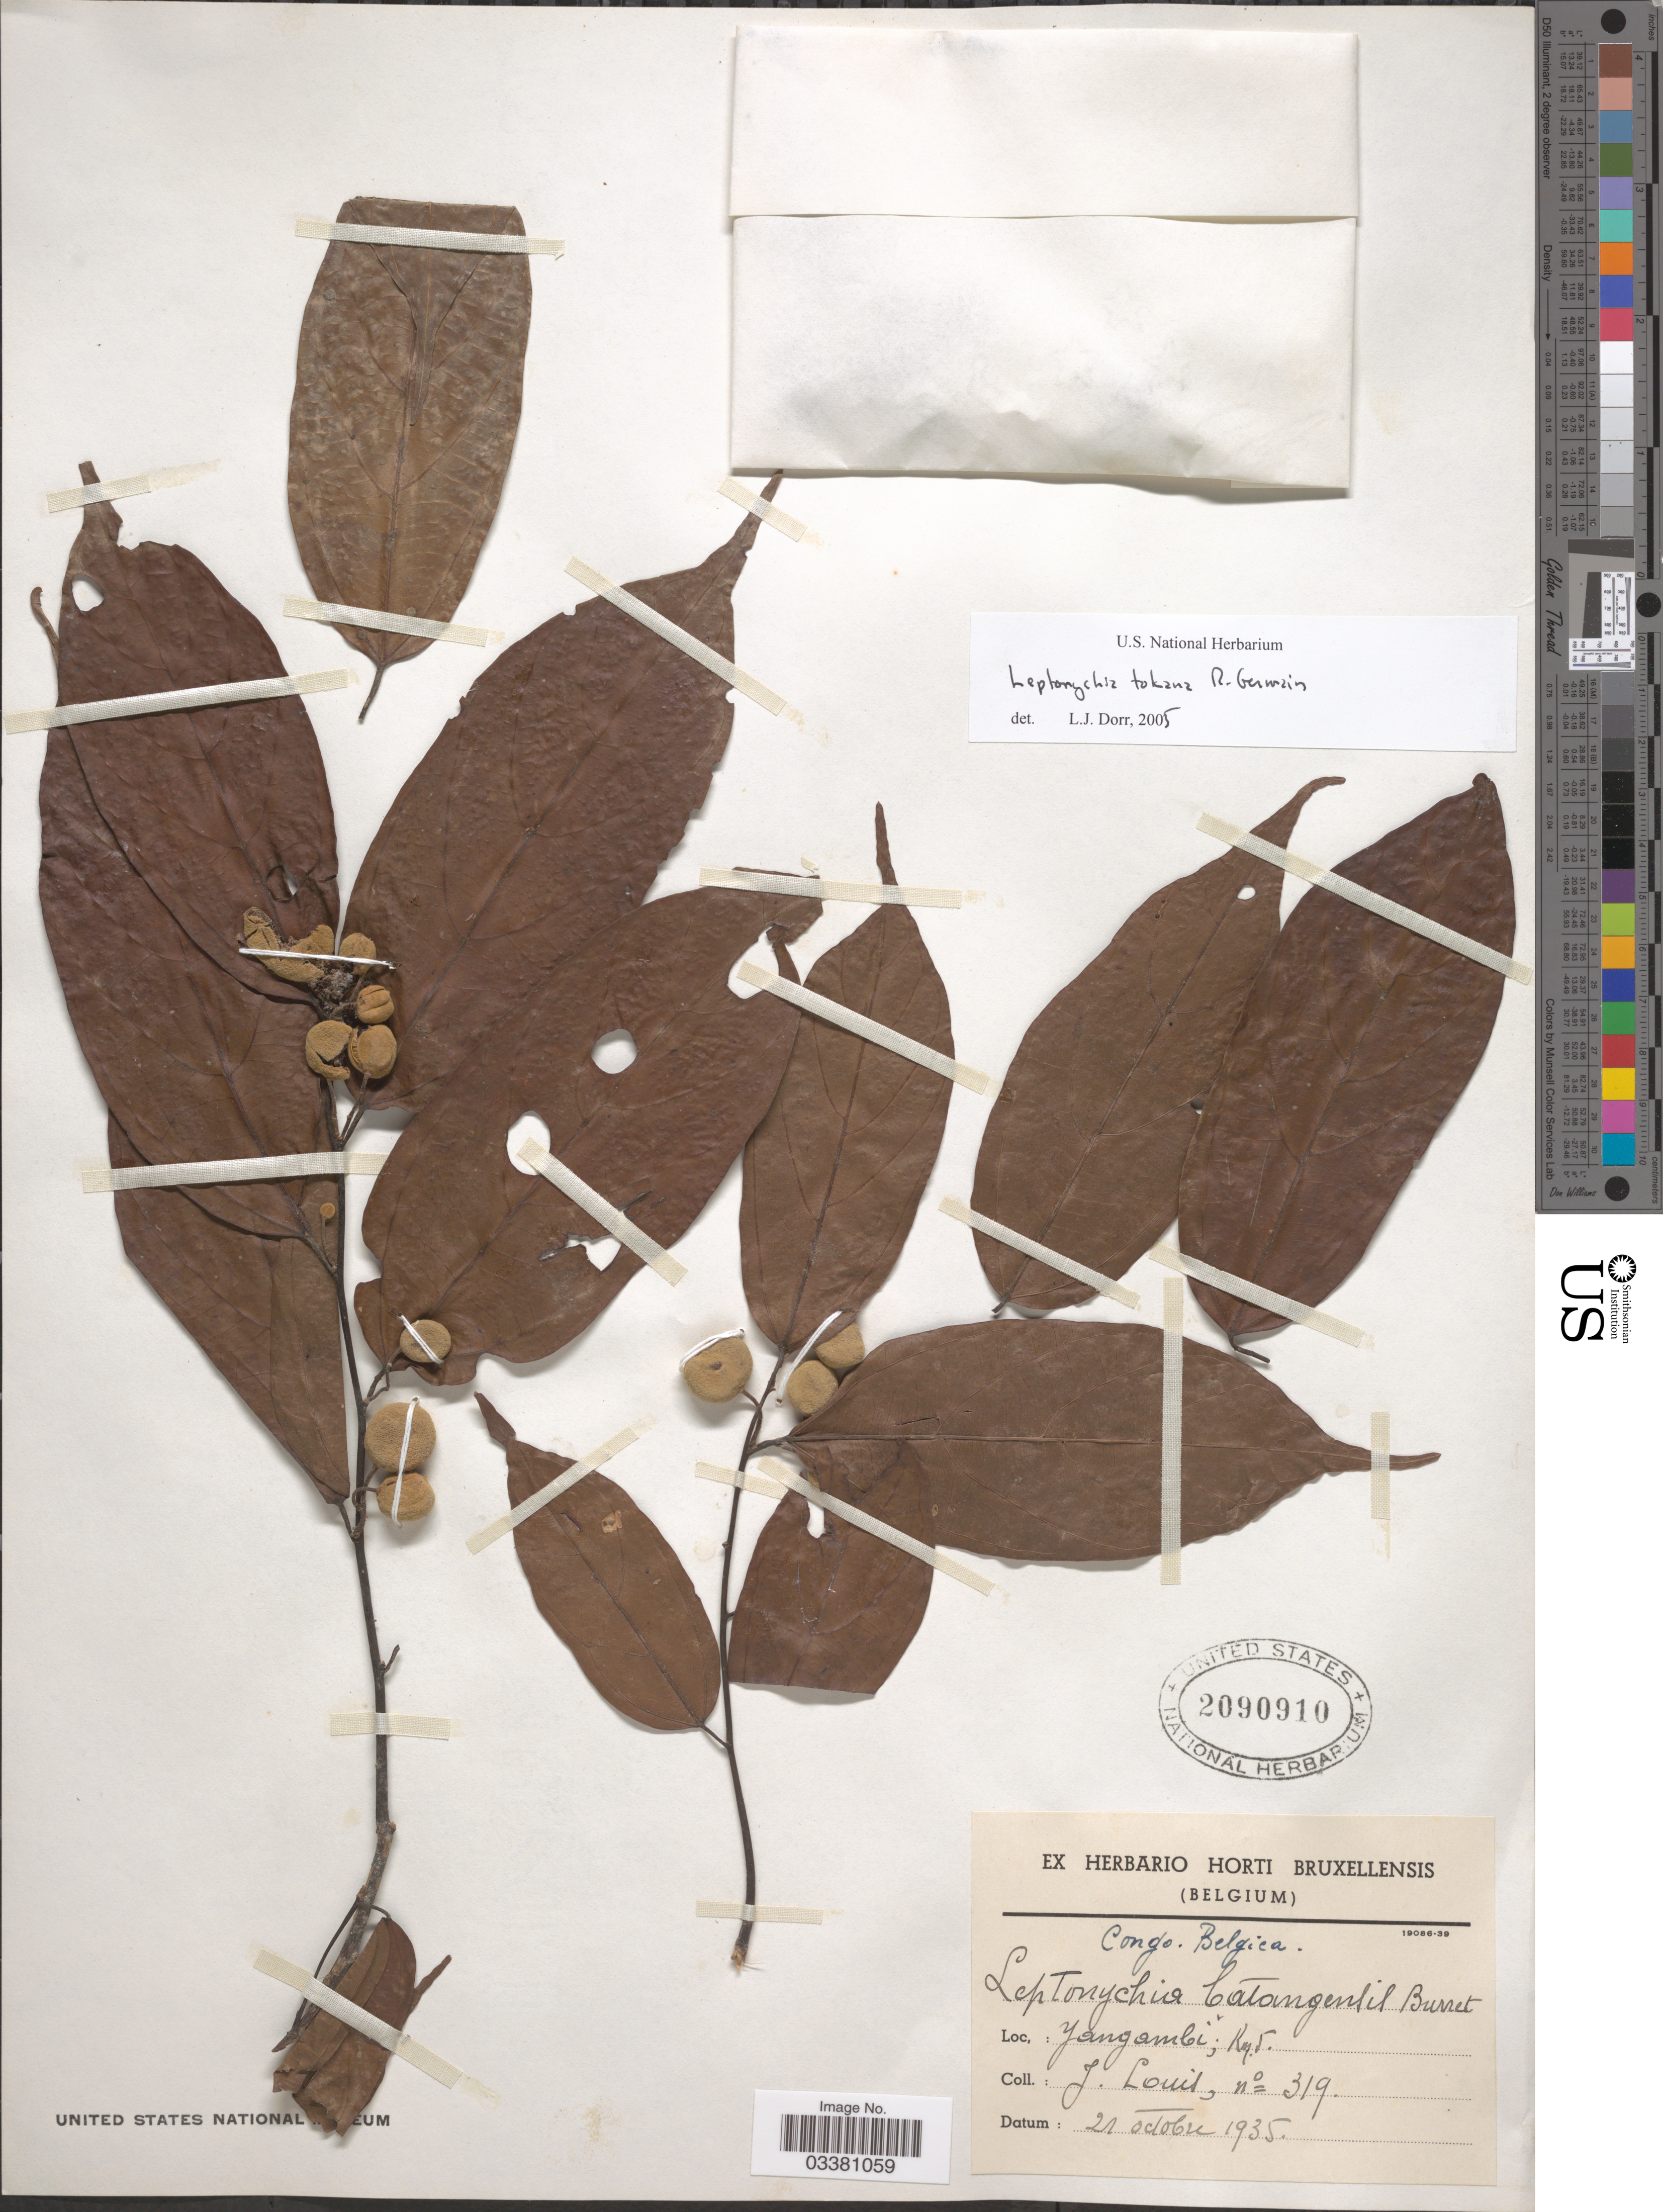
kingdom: Plantae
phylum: Tracheophyta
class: Magnoliopsida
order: Malvales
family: Malvaceae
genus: Leptonychia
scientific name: Leptonychia tokana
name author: Germ.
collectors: J. Louis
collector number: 319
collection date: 1935-10-21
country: Congo, Democratic Republic of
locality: Congo Belgica. Yangambi; Km 5.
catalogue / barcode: US 2090910